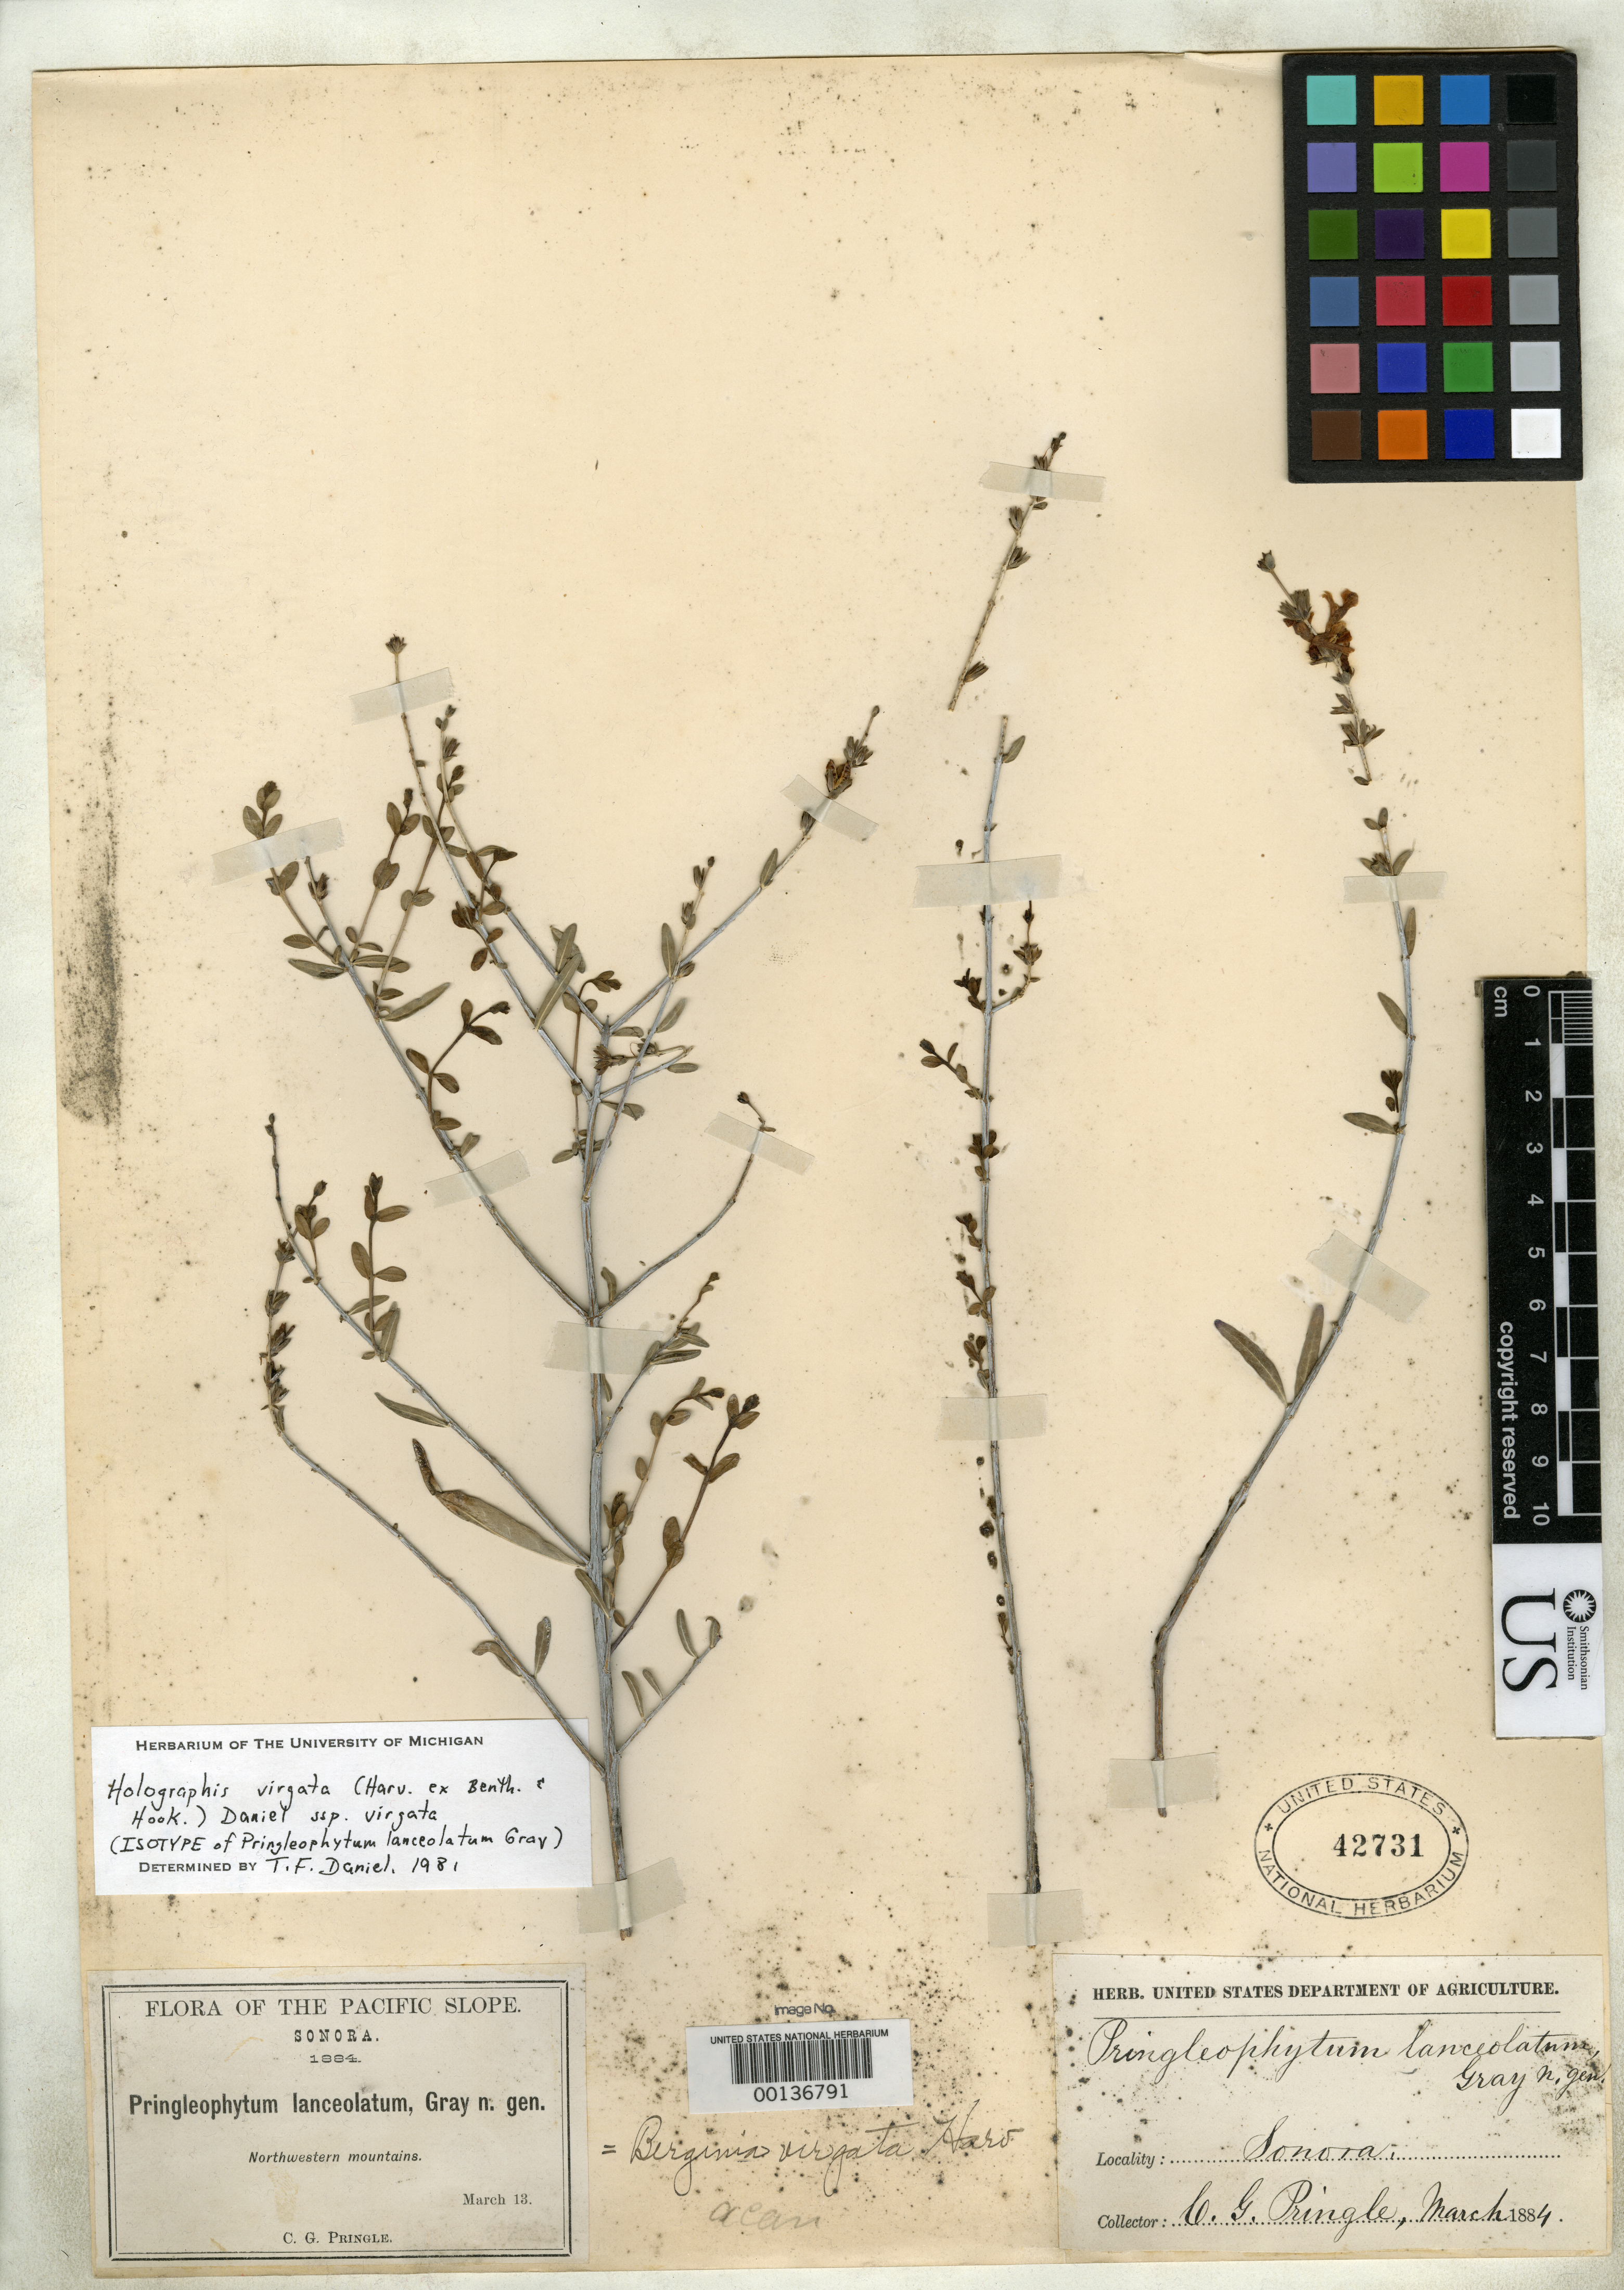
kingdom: Plantae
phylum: Tracheophyta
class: Magnoliopsida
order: Lamiales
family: Acanthaceae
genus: Pringleophytum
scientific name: Pringleophytum lanceolatum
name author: A. Gray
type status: Isotype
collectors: C. G. Pringle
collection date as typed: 13 Mar 1884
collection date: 1884-03-13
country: Mexico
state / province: Sonora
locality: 50 mi below Altar, 30 miles from Gulf of California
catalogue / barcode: US 42731